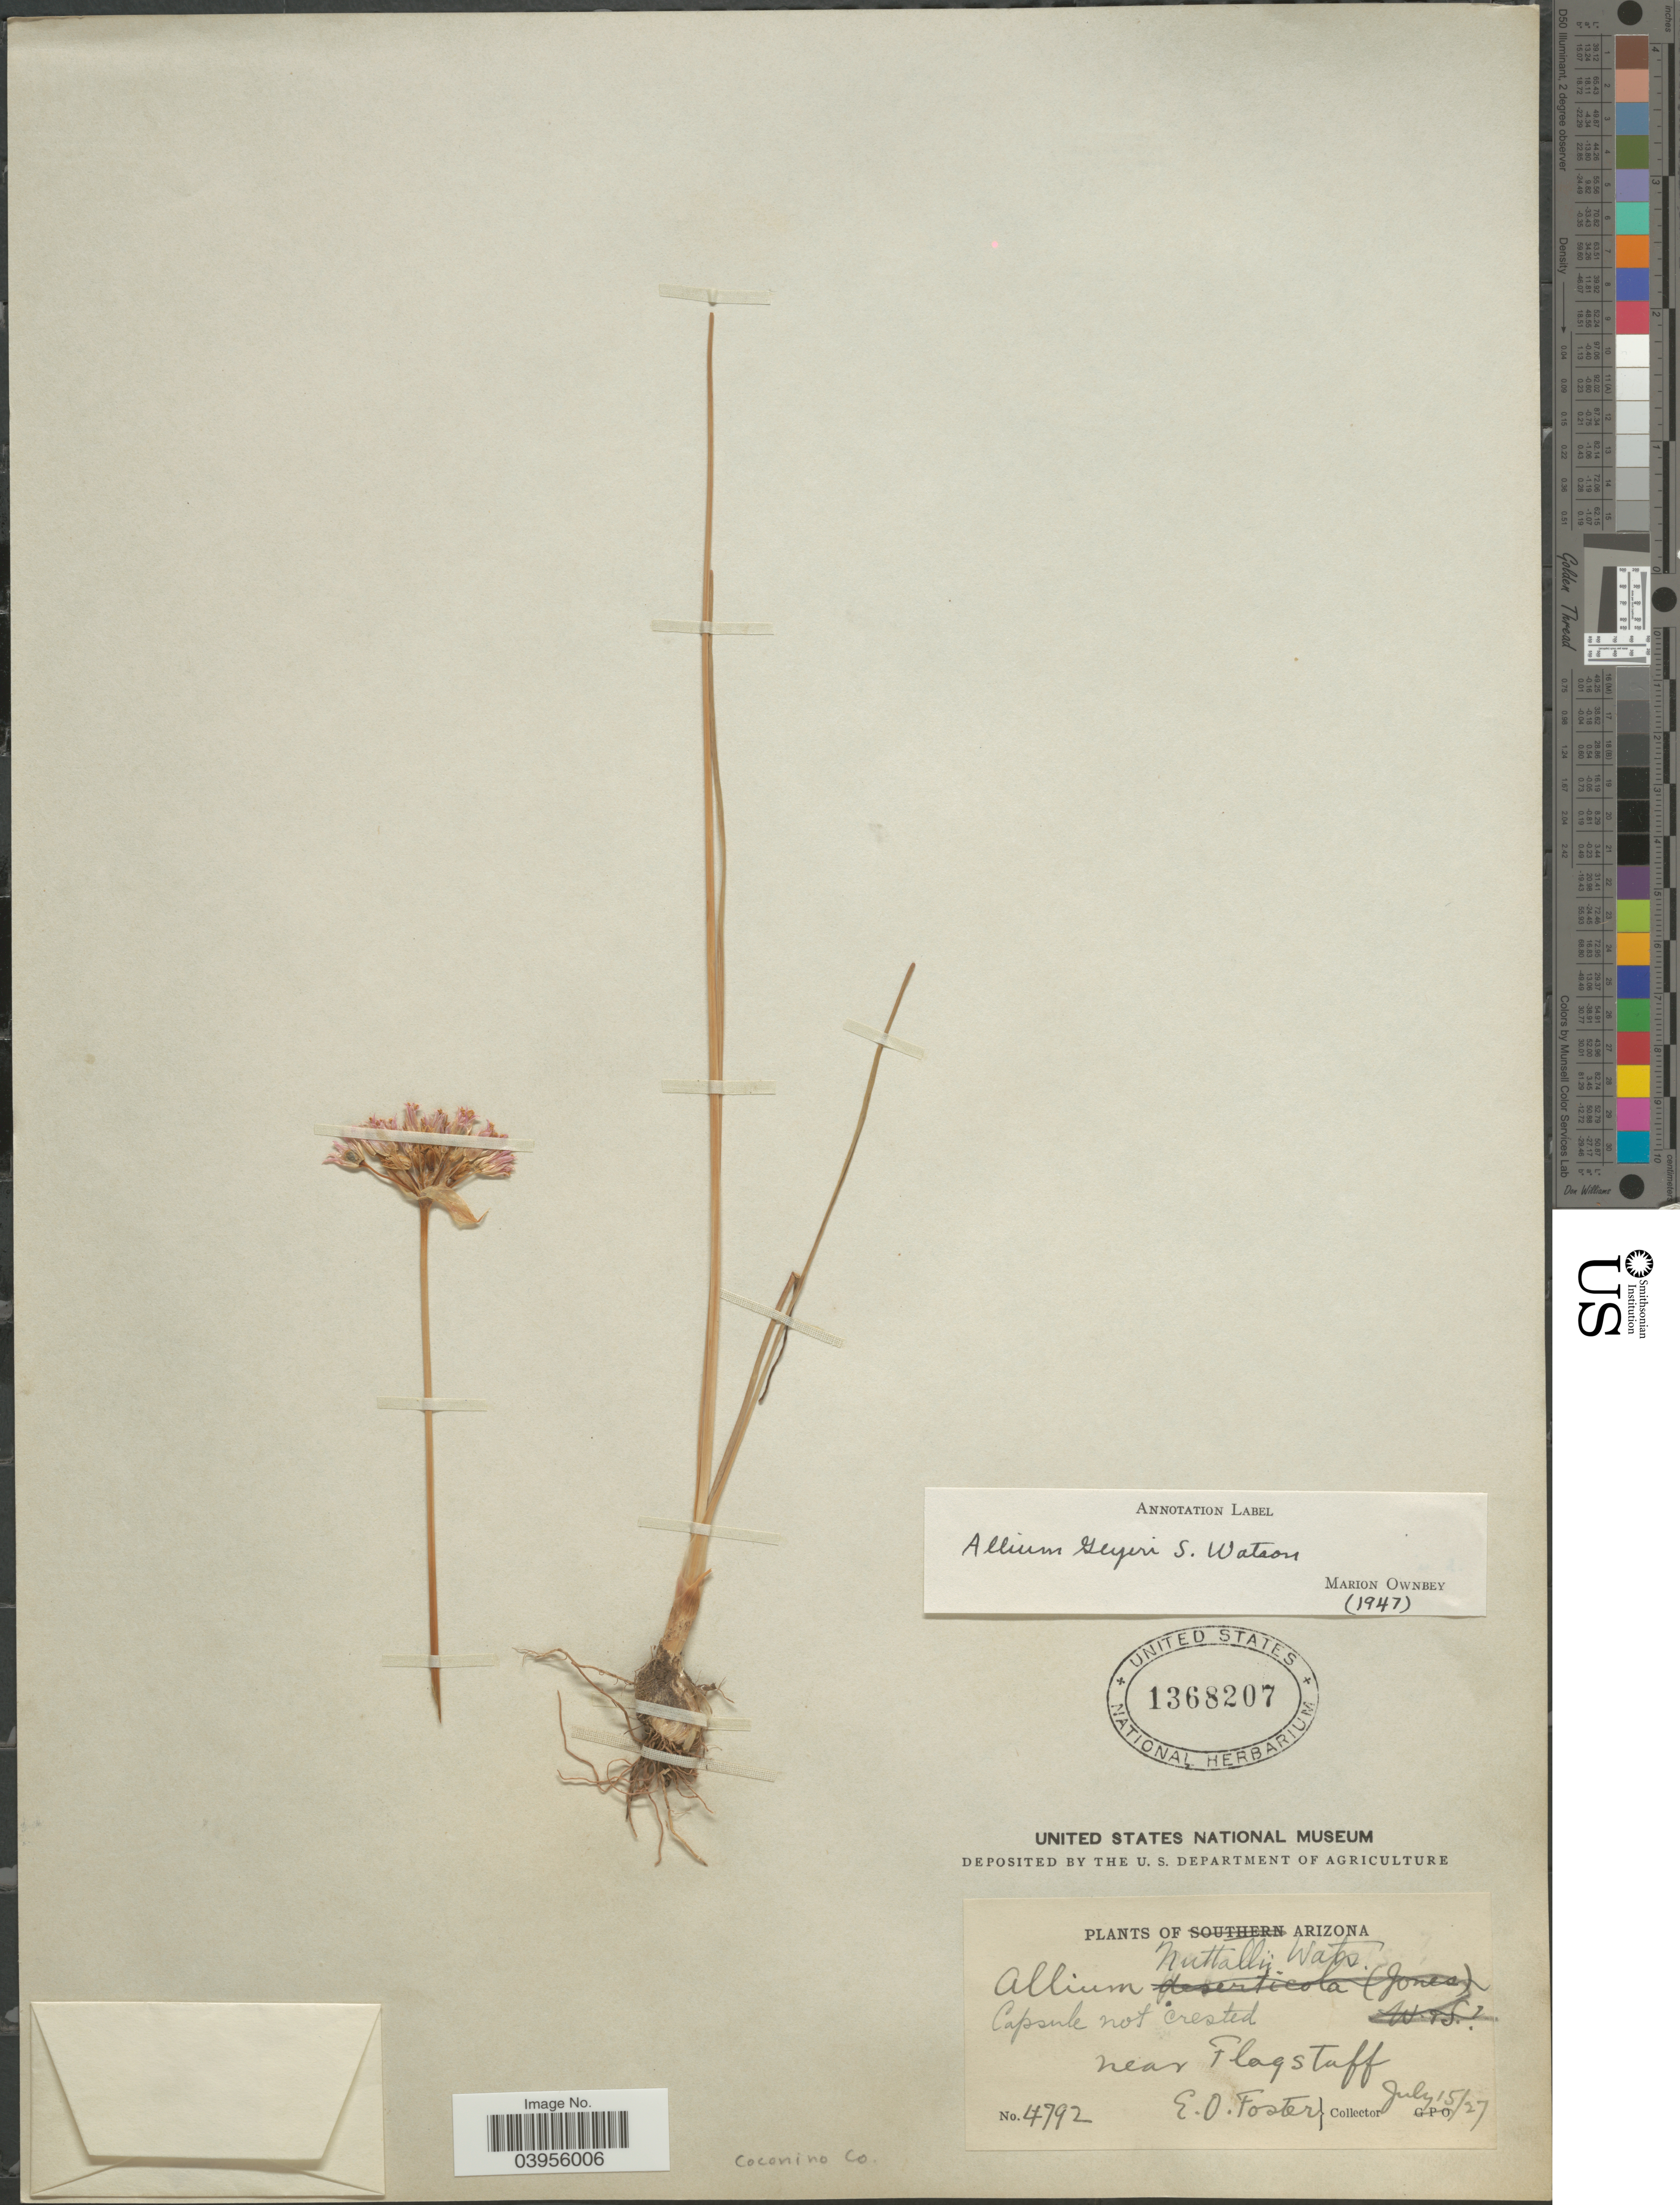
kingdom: Plantae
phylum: Tracheophyta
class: Liliopsida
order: Asparagales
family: Amaryllidaceae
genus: Allium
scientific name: Allium geyeri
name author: S. Watson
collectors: E. Foster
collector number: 4792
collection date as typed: Transcribed d/m/y: 15/7/27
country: United States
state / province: Arizona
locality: Near Flagstaff. Coconino Co.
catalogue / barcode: US 1368207